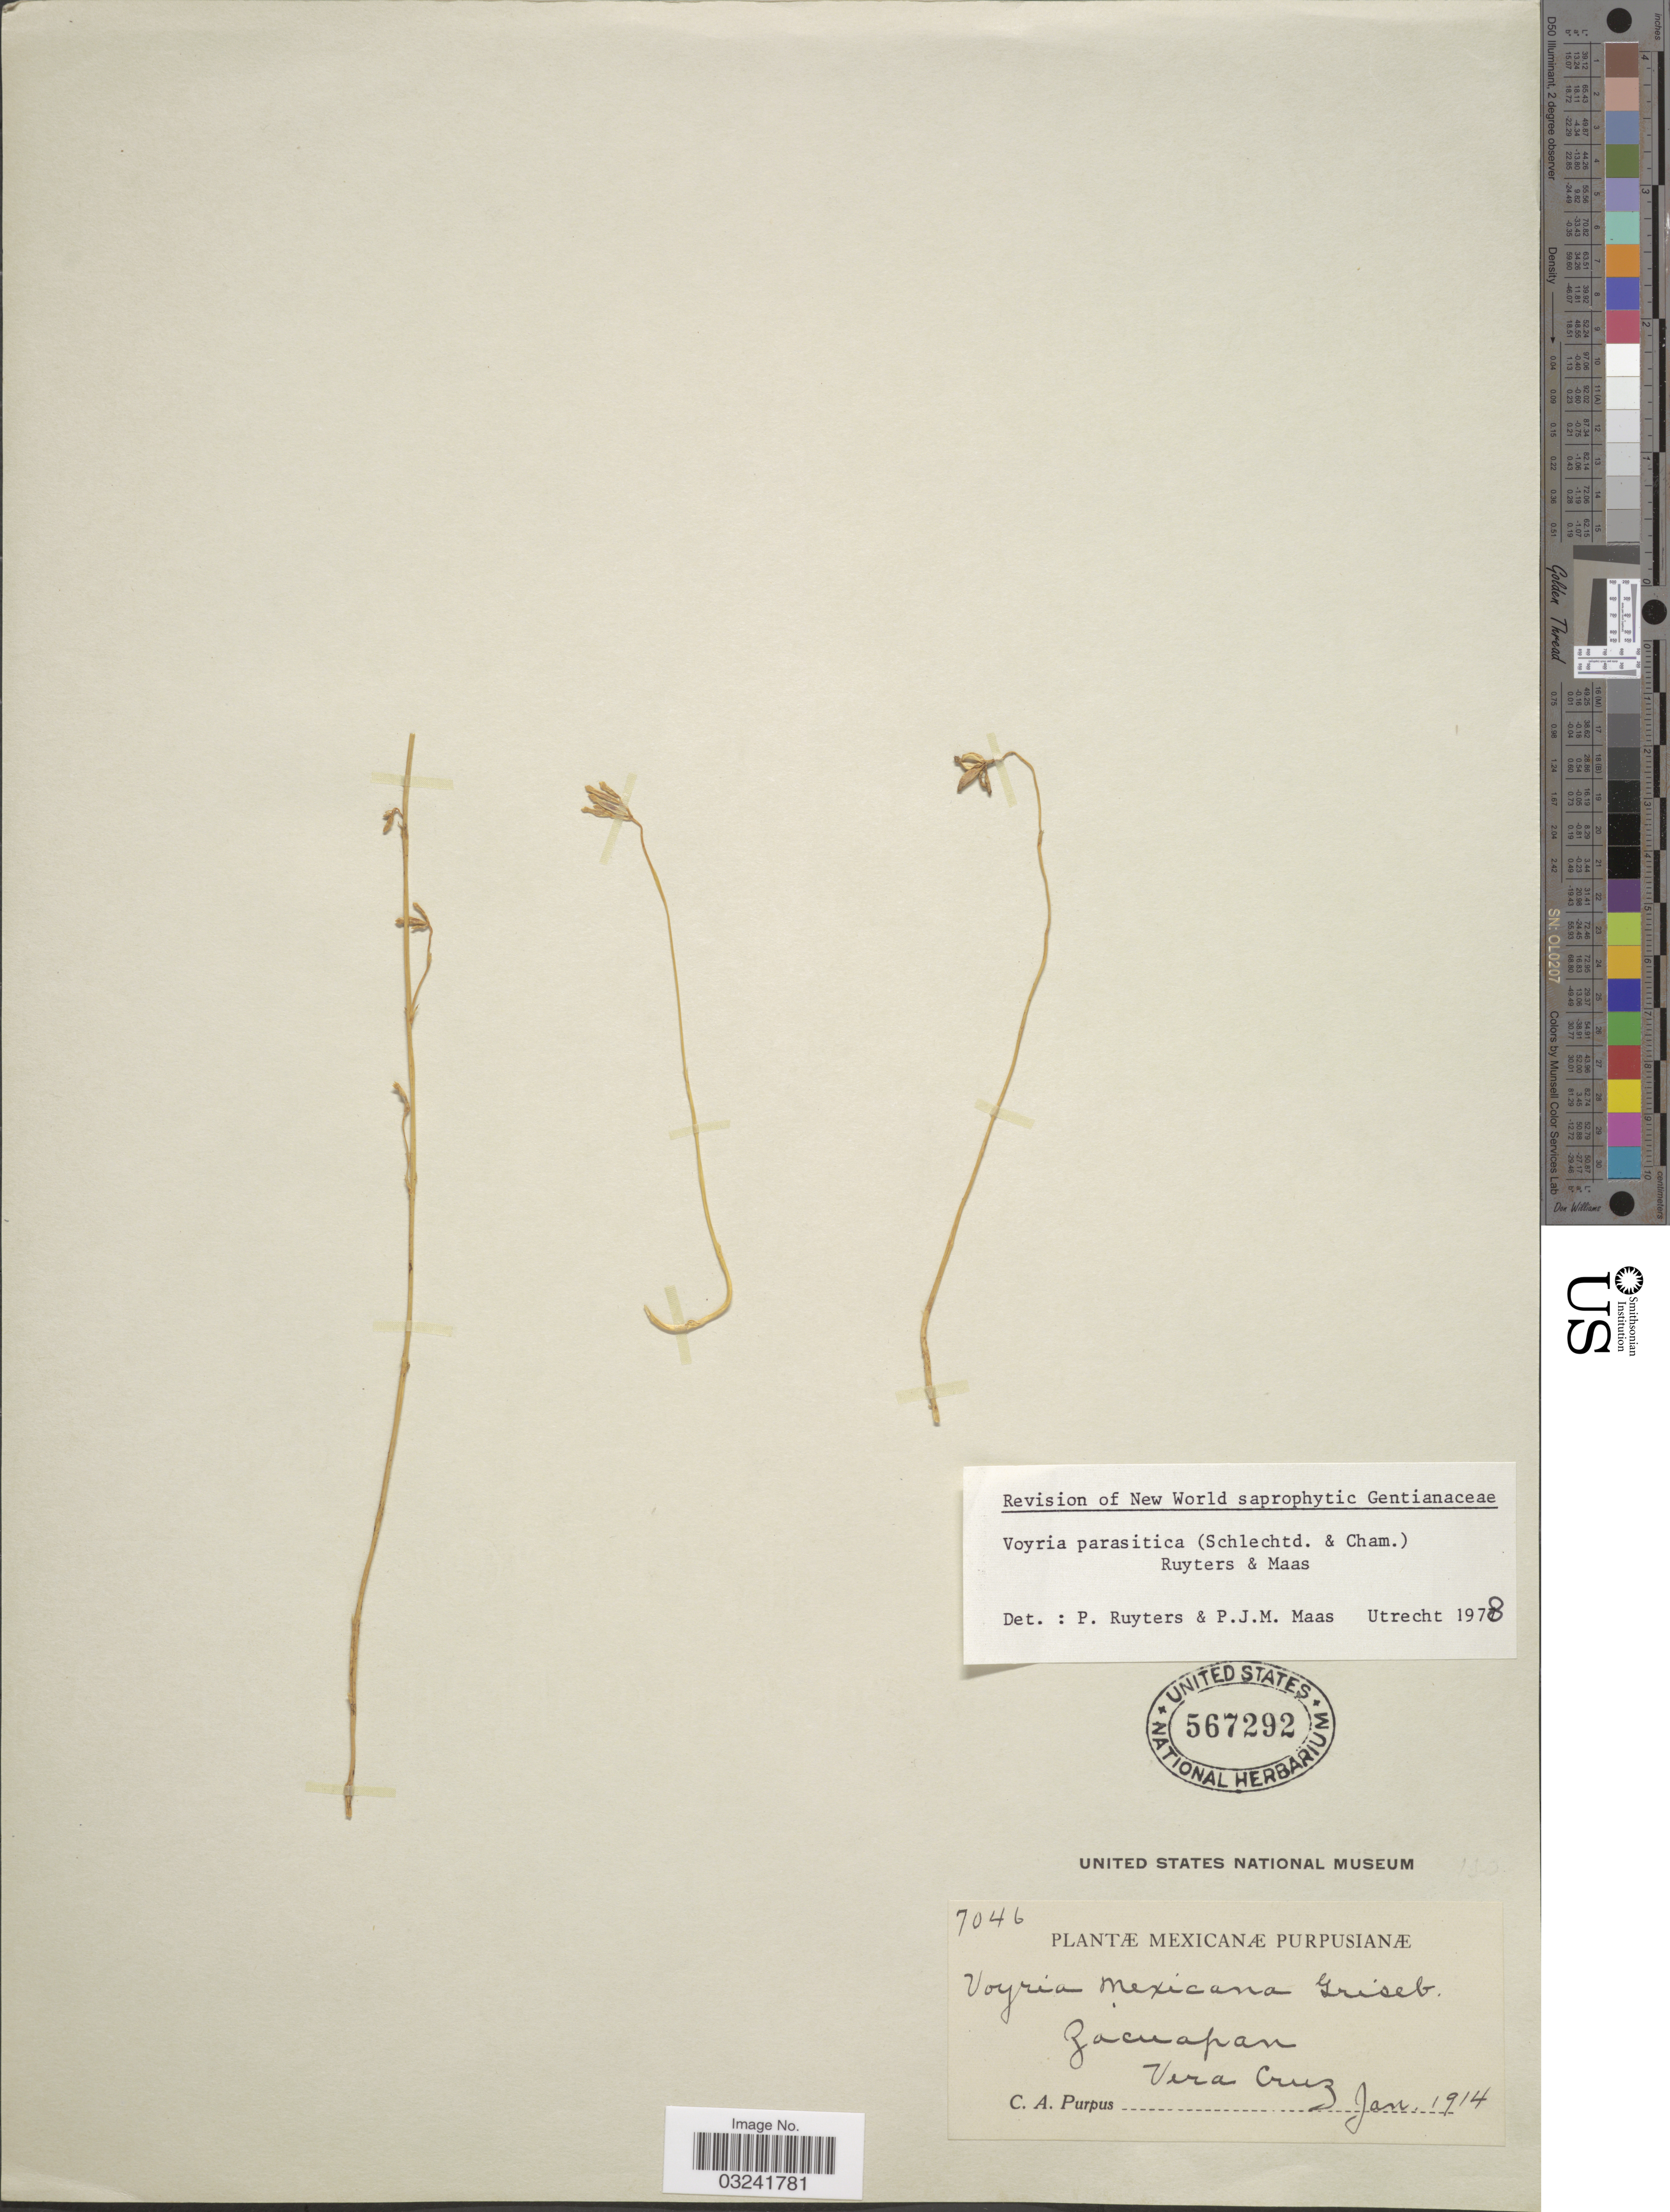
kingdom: Plantae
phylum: Tracheophyta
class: Magnoliopsida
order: Gentianales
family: Gentianaceae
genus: Voyria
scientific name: Voyria parasitica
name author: (Schltdl. & Cham.) Ruyters & Maas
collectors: C. A. Purpus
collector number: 7046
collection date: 1914-01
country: Mexico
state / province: Veracruz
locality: Zacuapan, Vera Cruz.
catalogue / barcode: US 567292